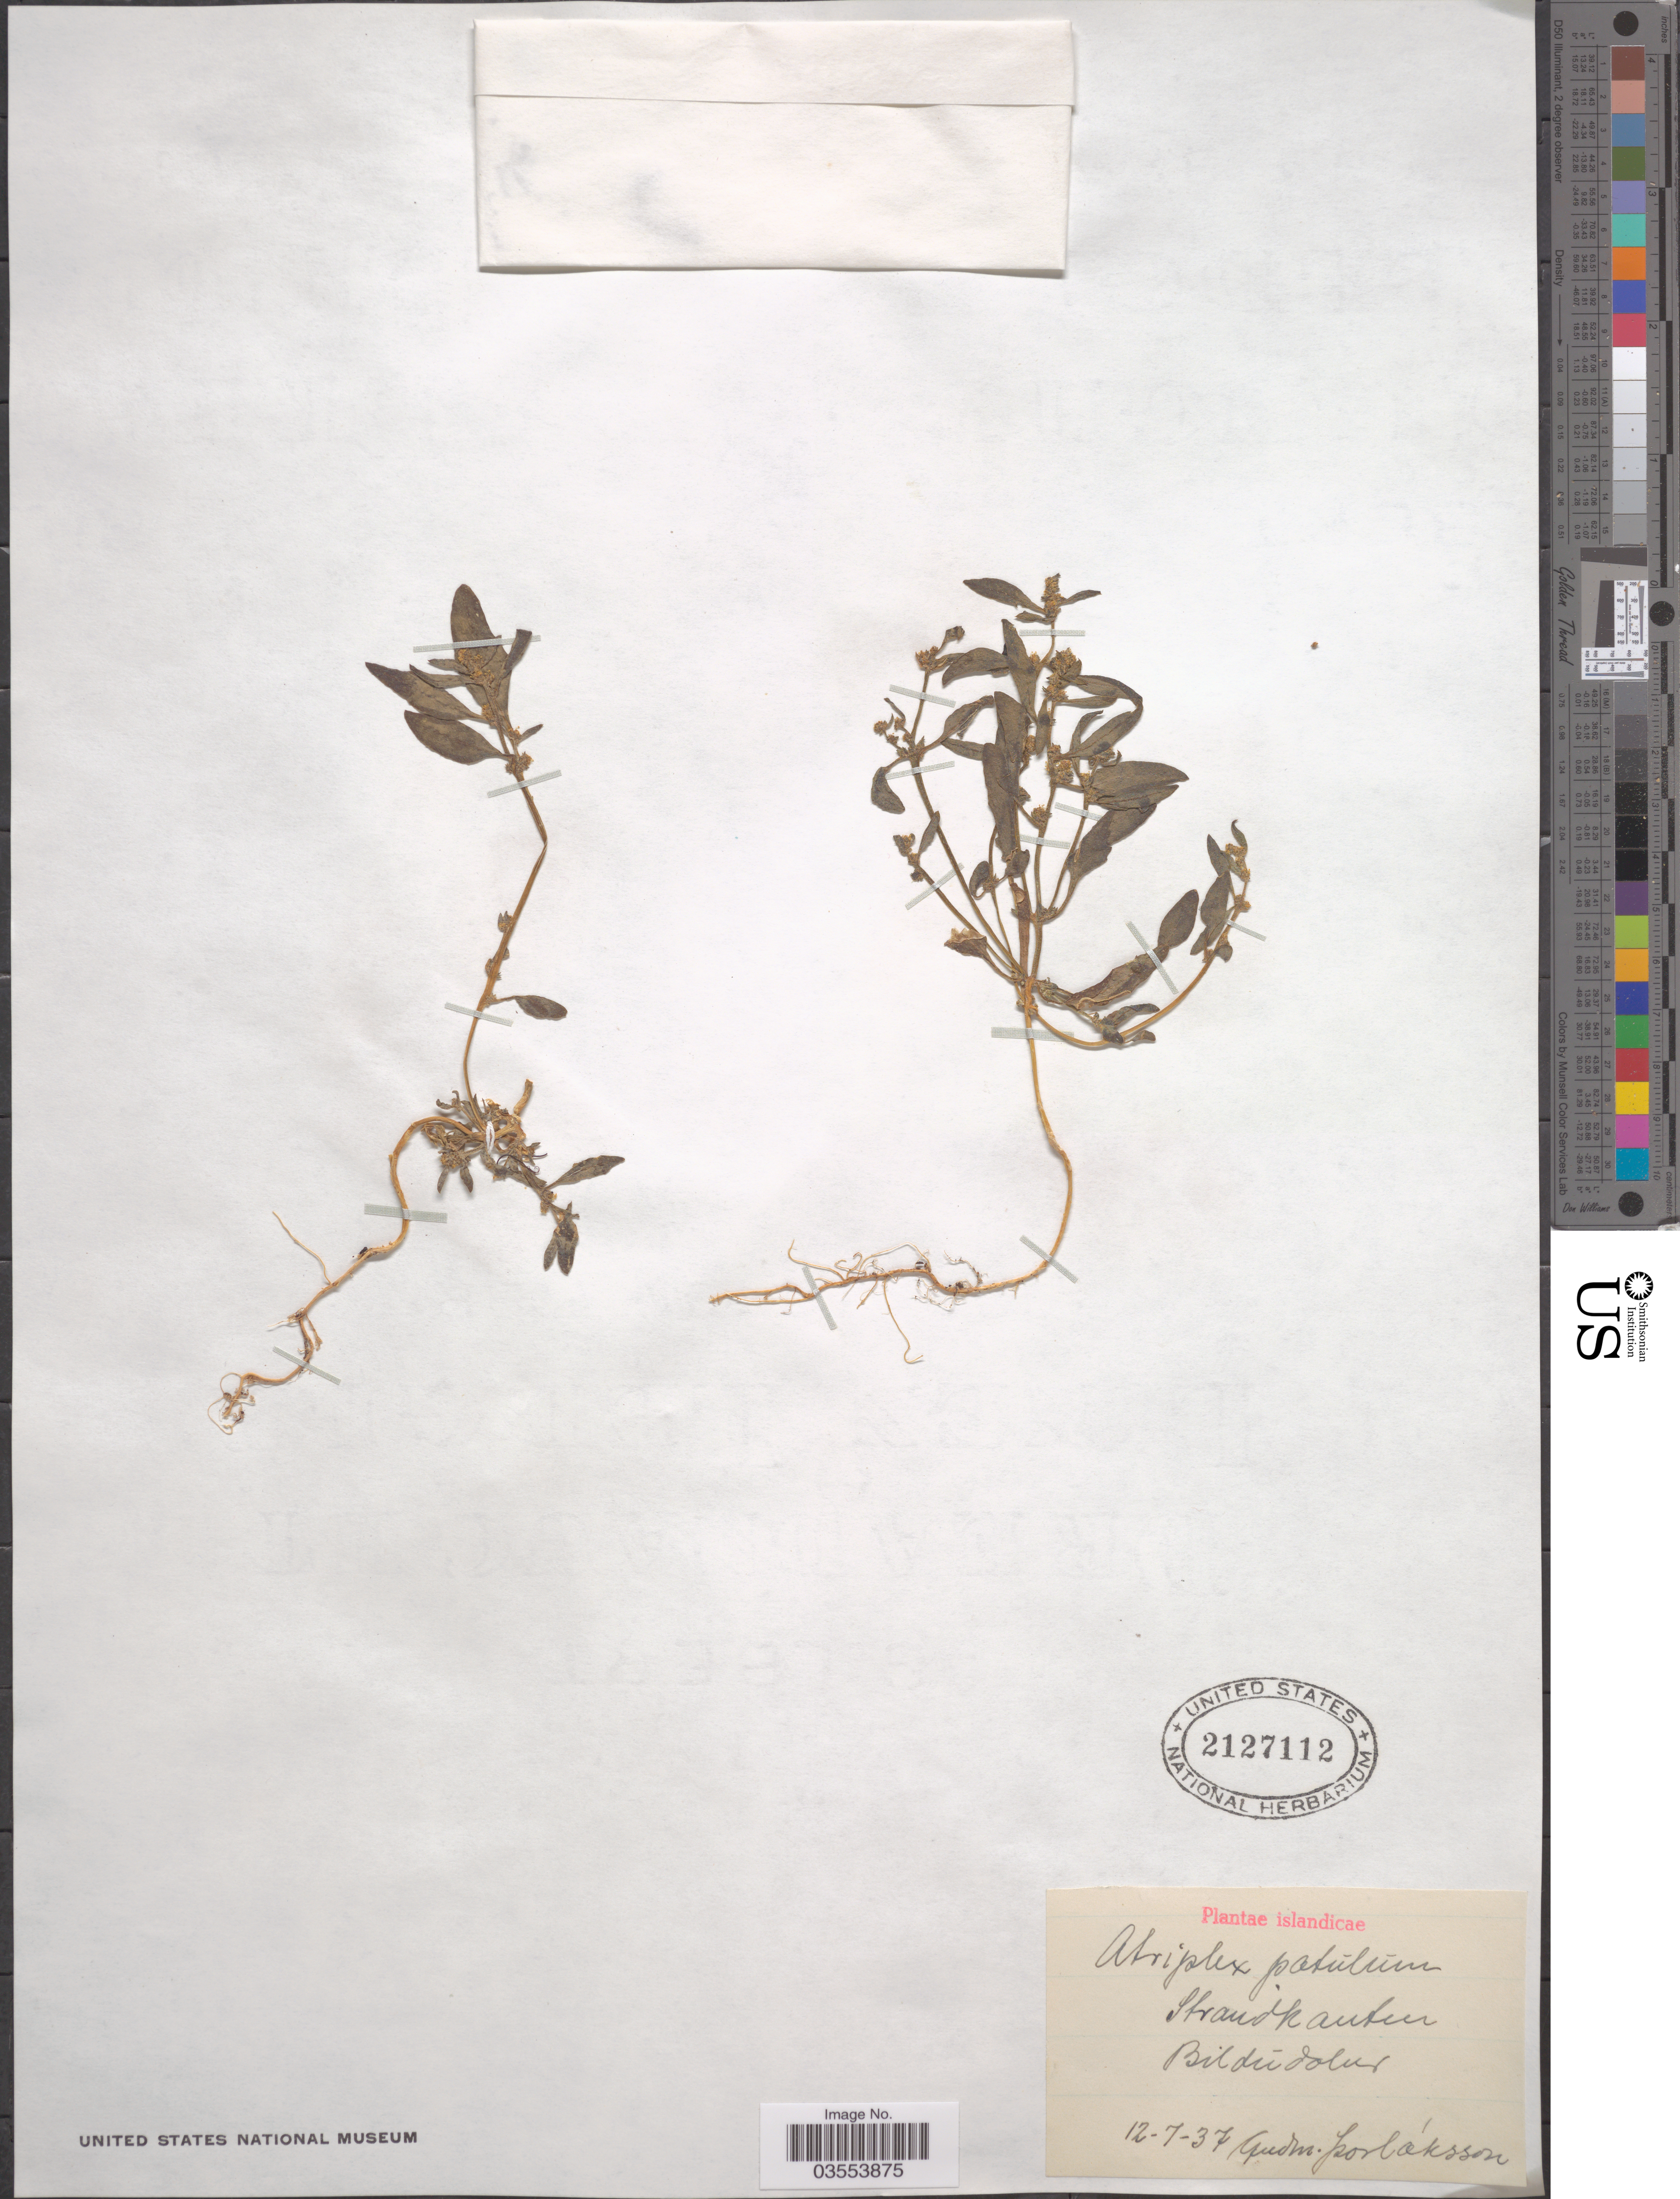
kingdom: Plantae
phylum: Tracheophyta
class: Magnoliopsida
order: Caryophyllales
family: Amaranthaceae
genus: Atriplex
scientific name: Atriplex patula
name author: L.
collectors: G. Thorlaksson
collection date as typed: Transcribed d/m/y: 12/7/37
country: Iceland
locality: Bildúdalur.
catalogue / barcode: US 2127112